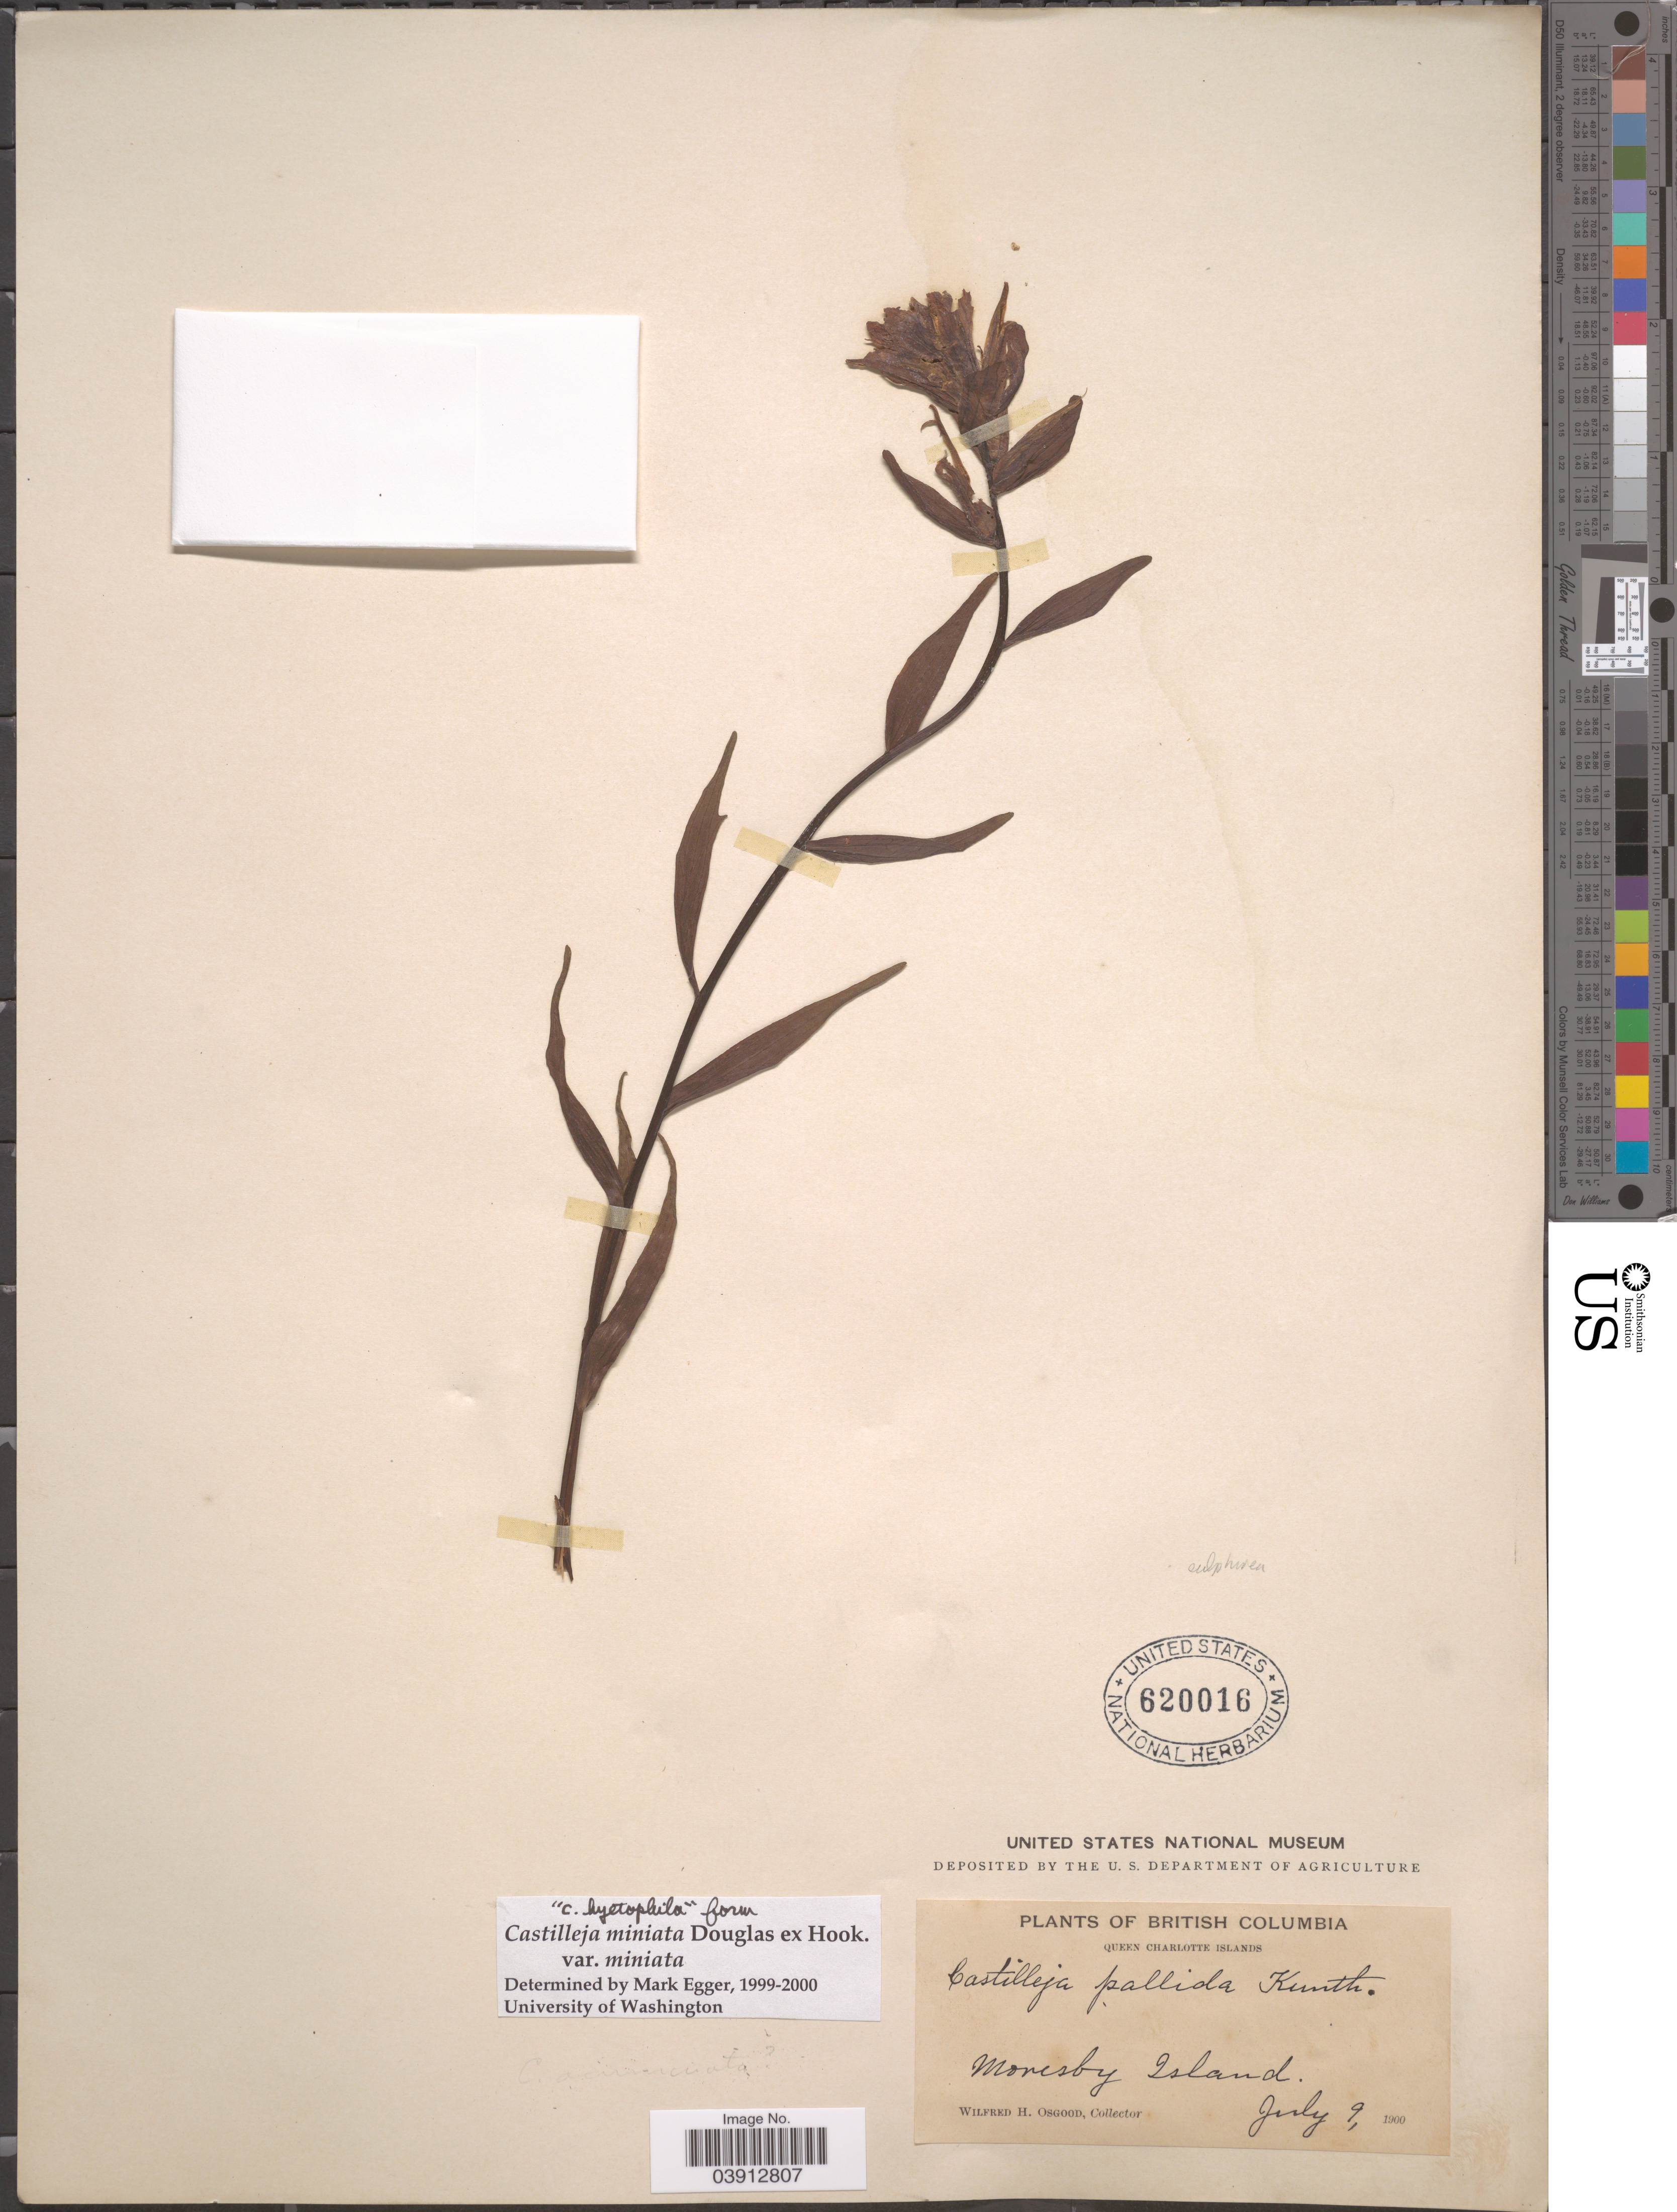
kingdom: Plantae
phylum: Tracheophyta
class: Magnoliopsida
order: Lamiales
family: Orobanchaceae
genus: Castilleja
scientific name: Castilleja miniata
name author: Douglas ex Hook.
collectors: W. Osgood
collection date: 1900-07-09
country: Canada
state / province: British Columbia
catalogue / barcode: US 620016